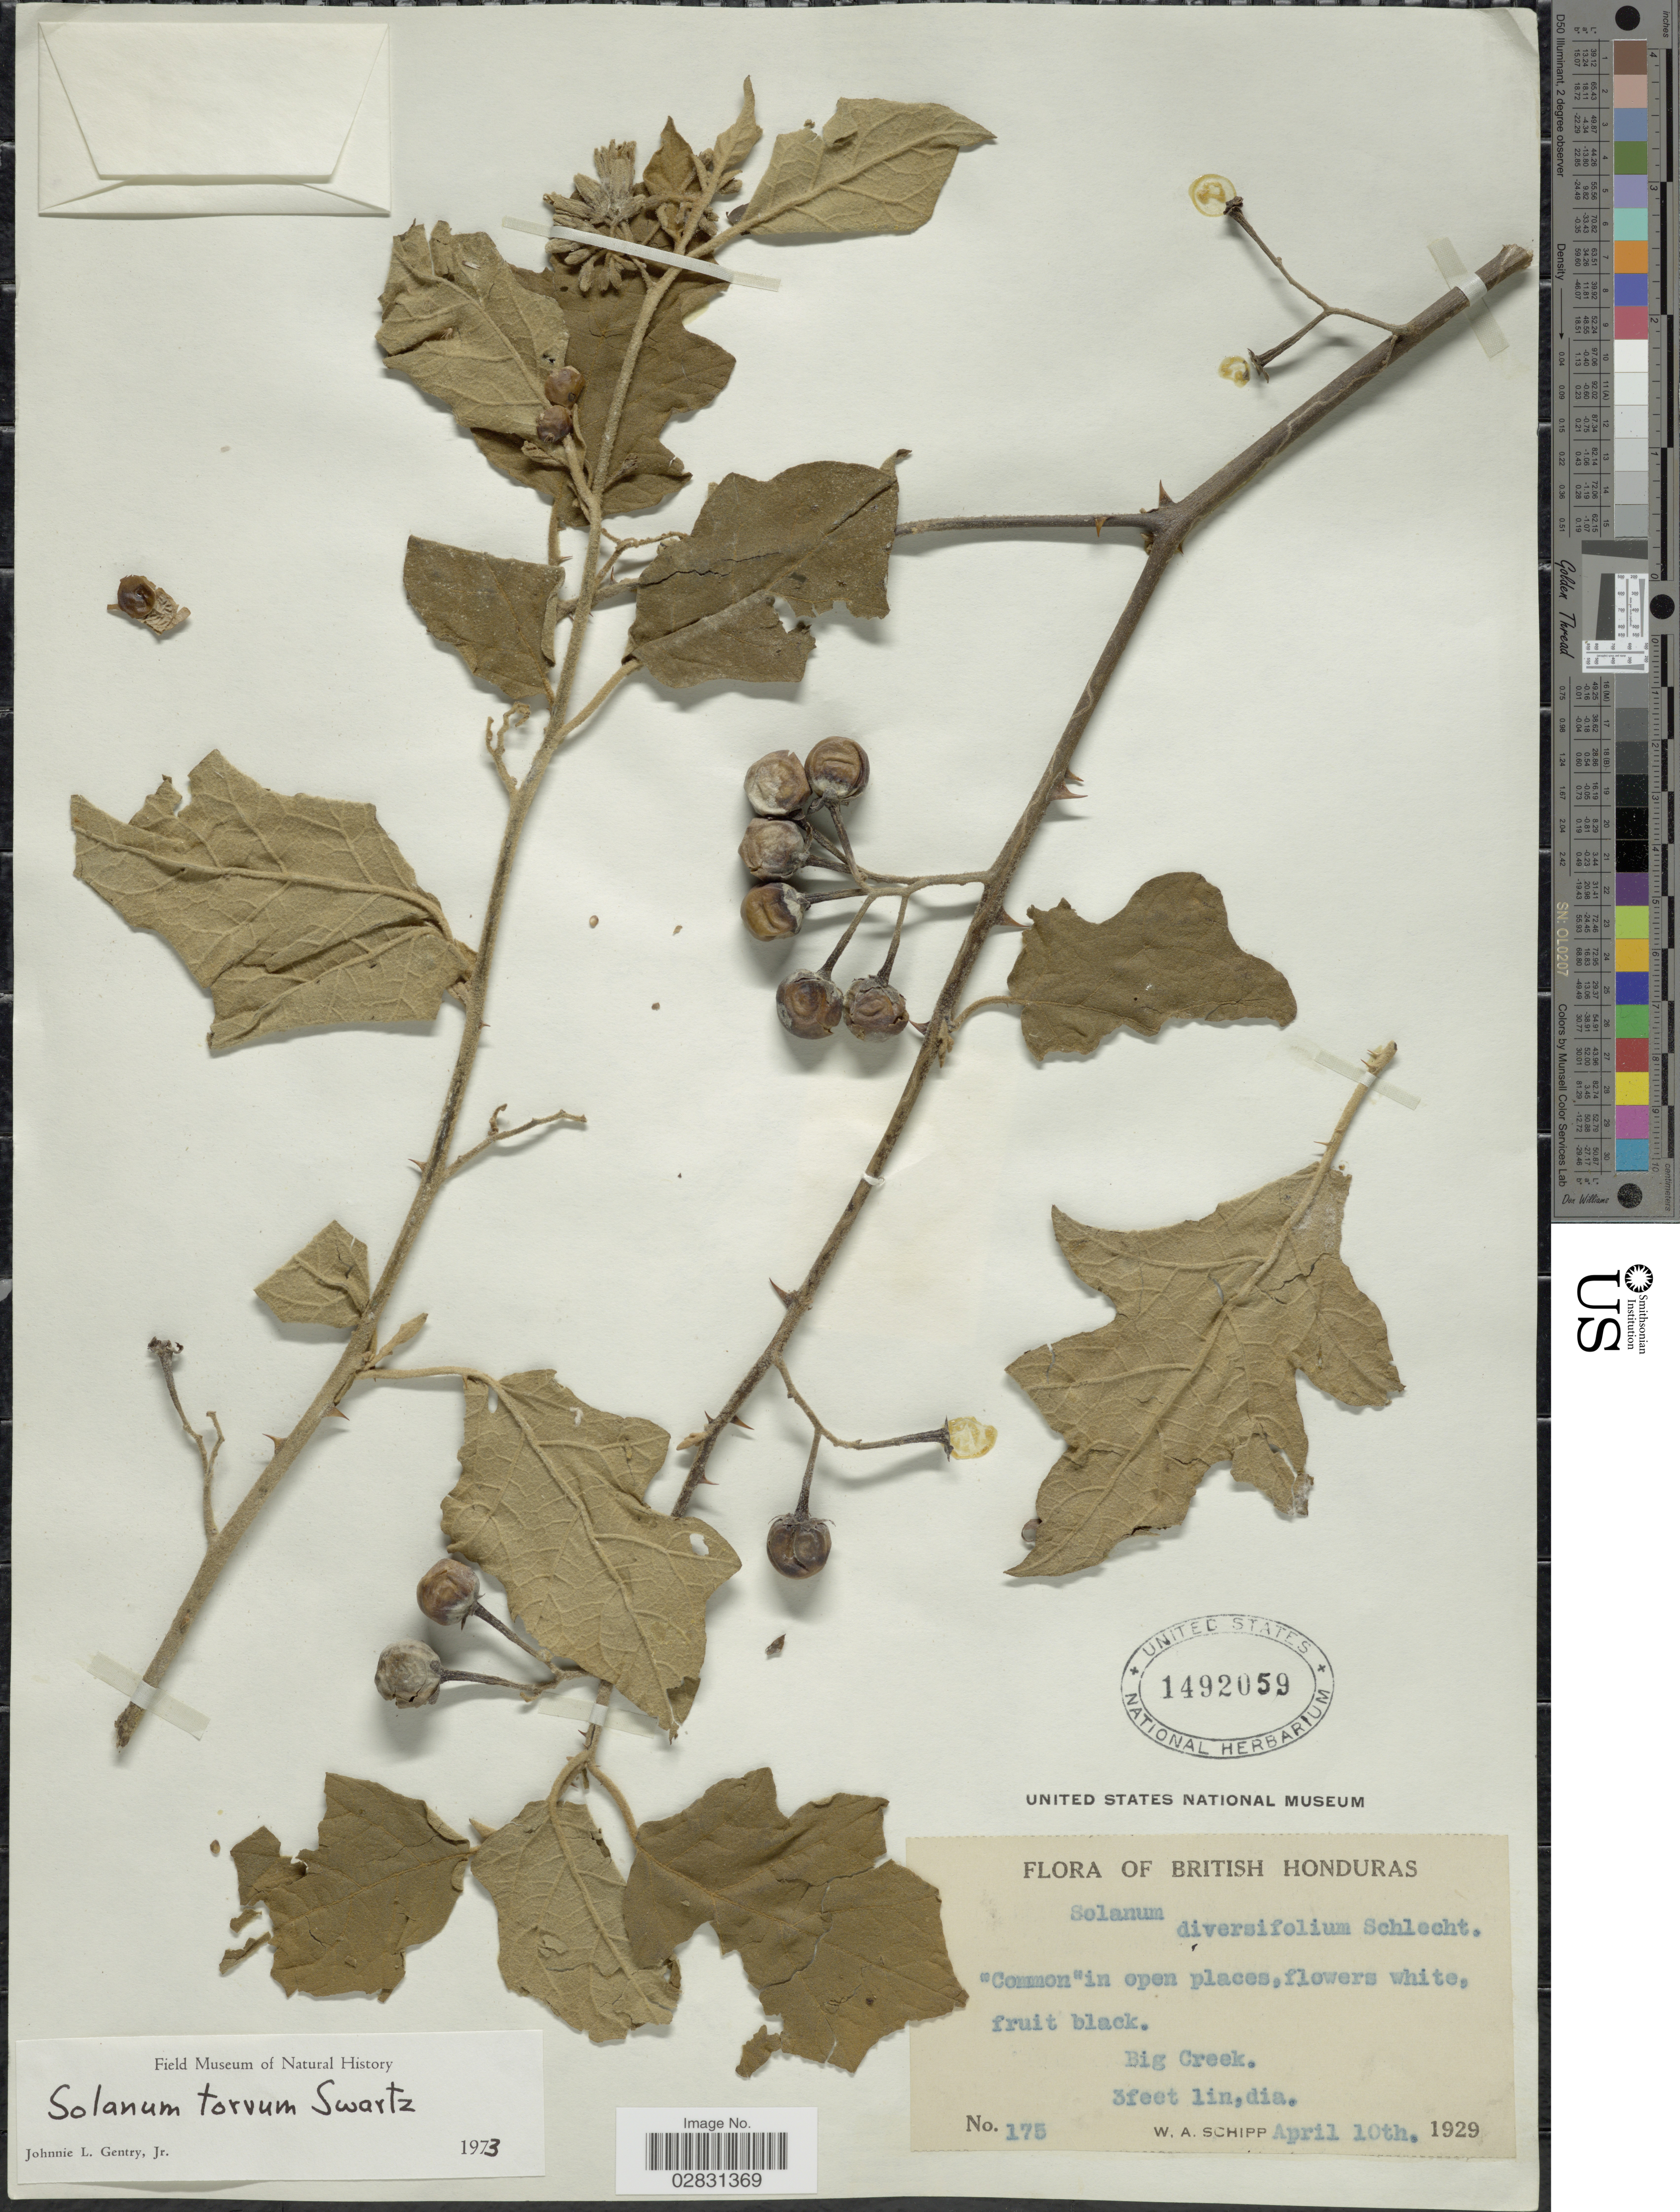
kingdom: Plantae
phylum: Tracheophyta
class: Magnoliopsida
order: Solanales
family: Solanaceae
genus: Solanum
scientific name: Solanum torvum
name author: Sw.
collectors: W. Schipp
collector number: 175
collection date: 1929-04-10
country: Belize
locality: British Honduras, Big Creek.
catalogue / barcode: US 1492059